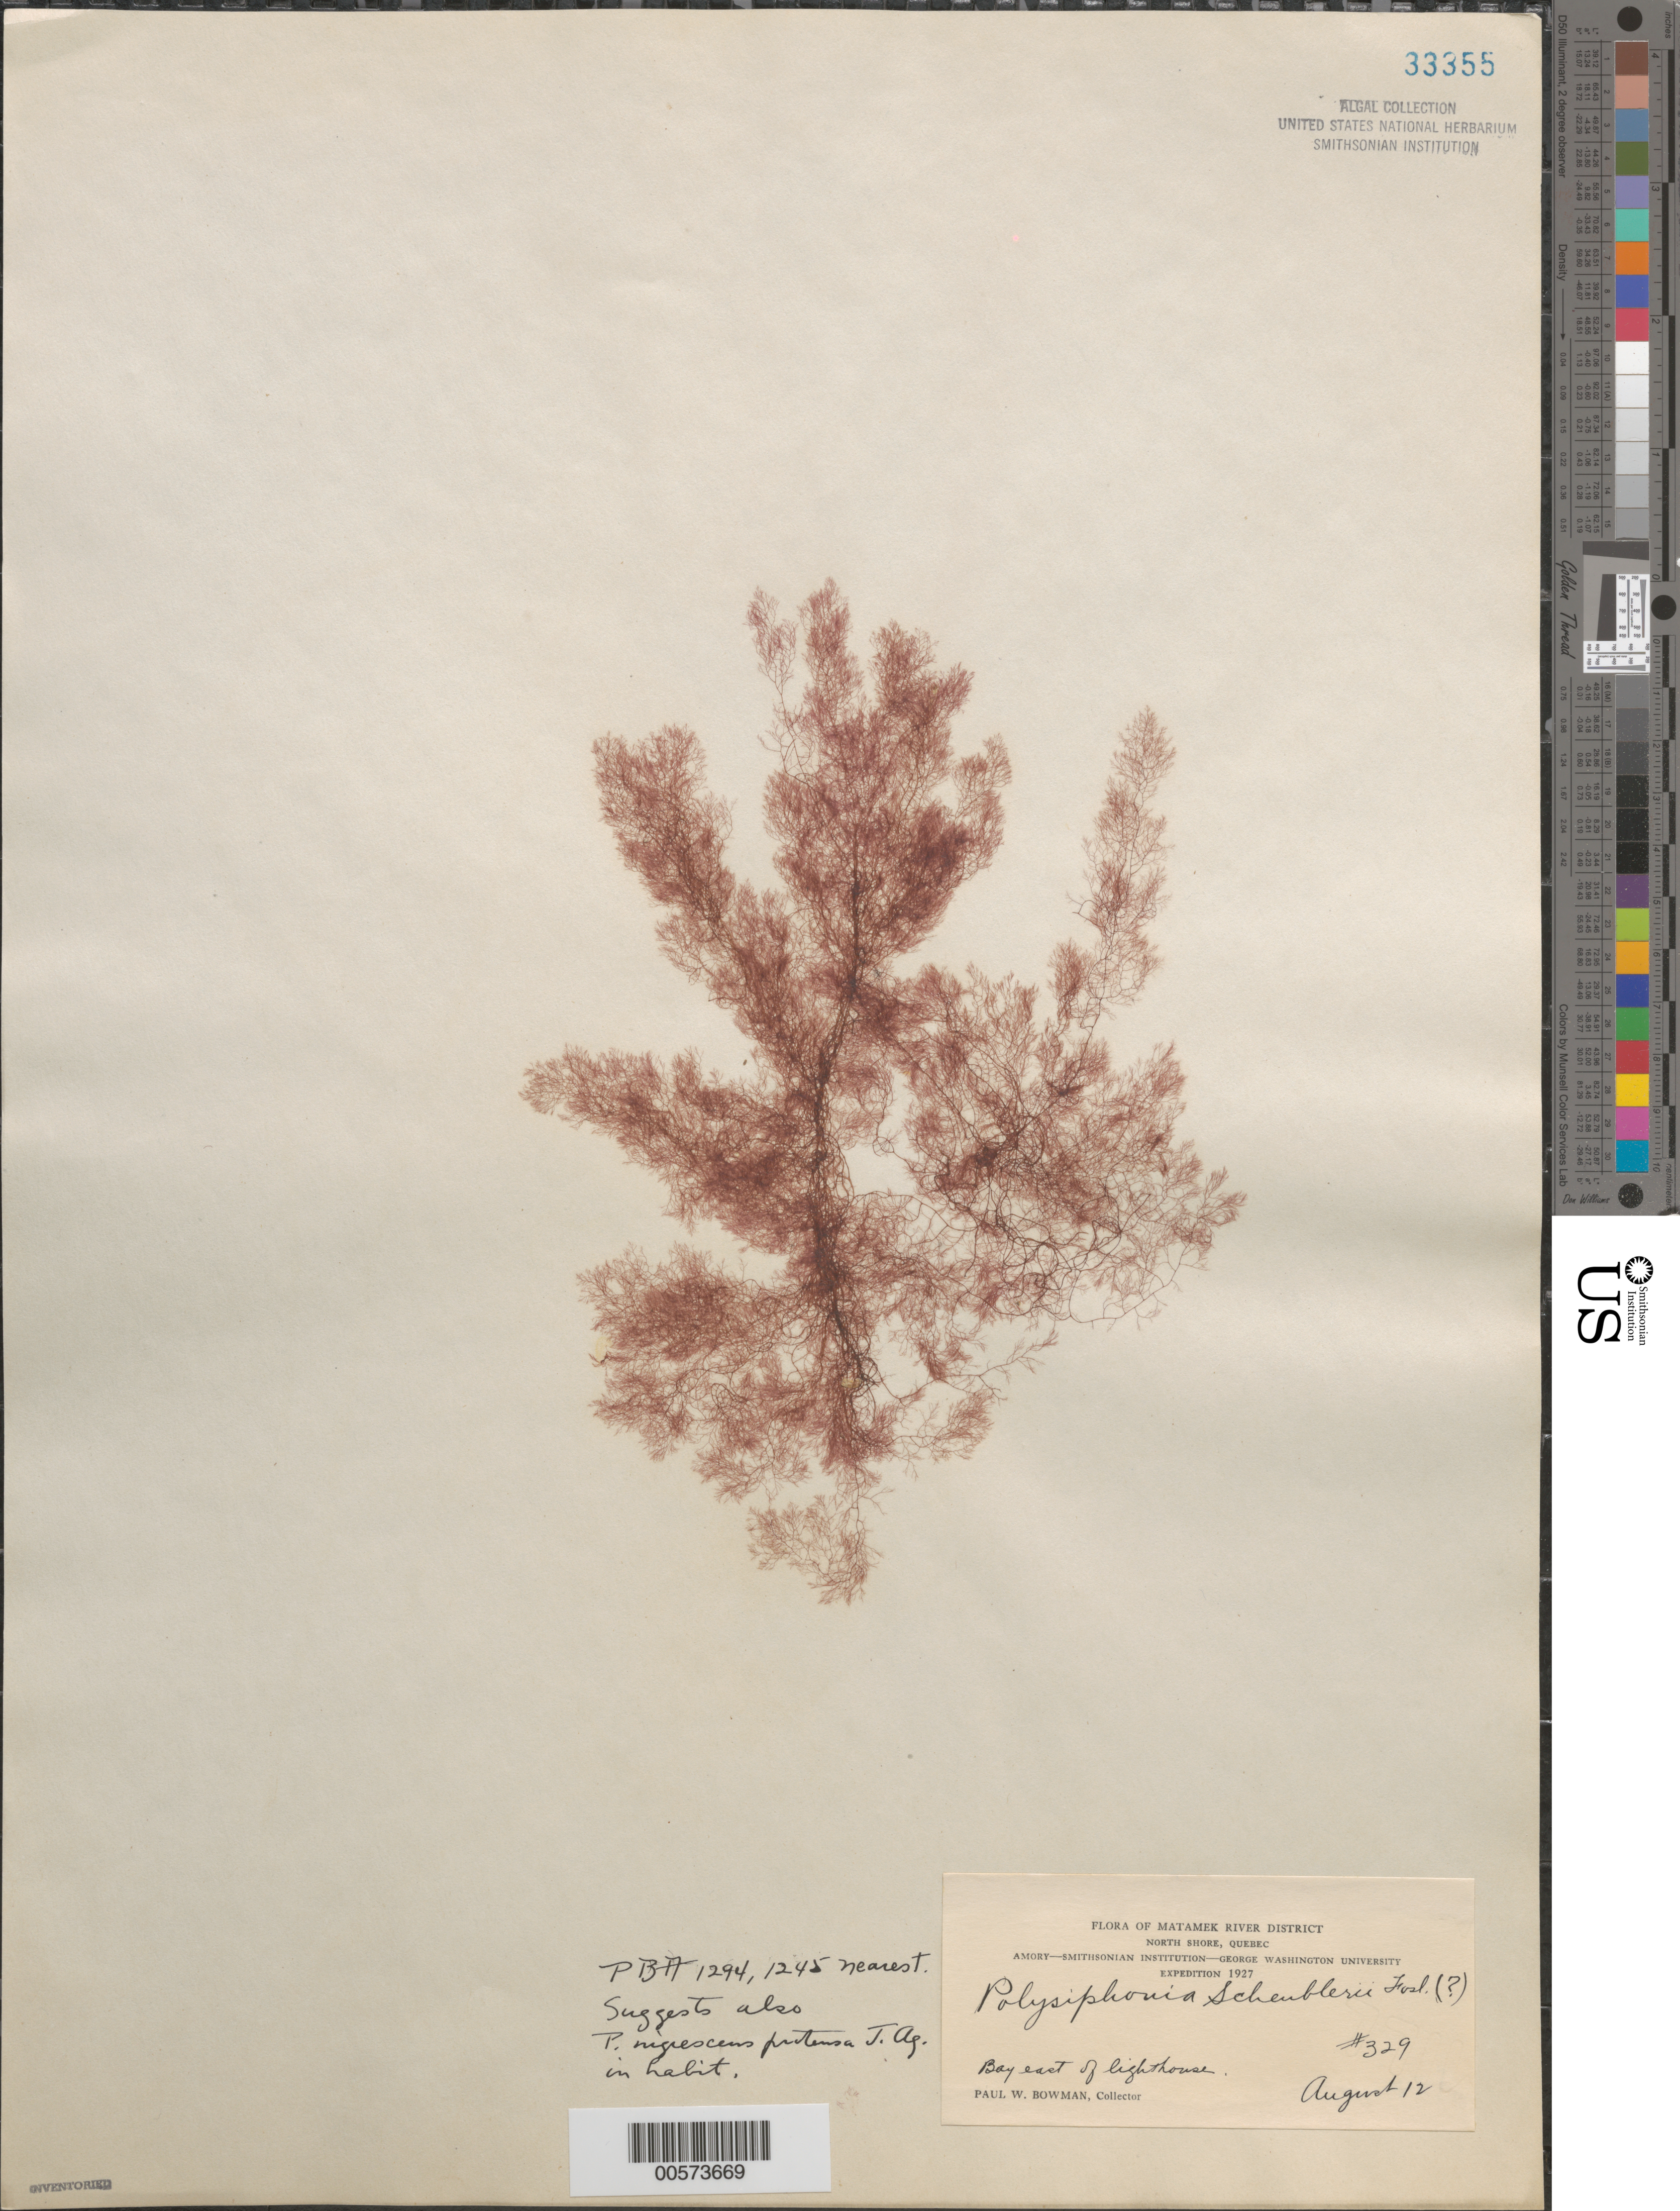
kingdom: Plantae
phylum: Rhodophyta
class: Florideophyceae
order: Ceramiales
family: Rhodomelaceae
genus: Carradoriella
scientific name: Carradoriella elongata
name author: (Hudson) Savoie & G.W. Saunders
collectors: P. Bowman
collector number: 329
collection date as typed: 12 Aug 1927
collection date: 1927-08-12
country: Canada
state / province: Quebec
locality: Matamek river district, north shore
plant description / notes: Amory-Smithsonian Institution-George Washington University Expedition, 1927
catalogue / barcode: US 33355